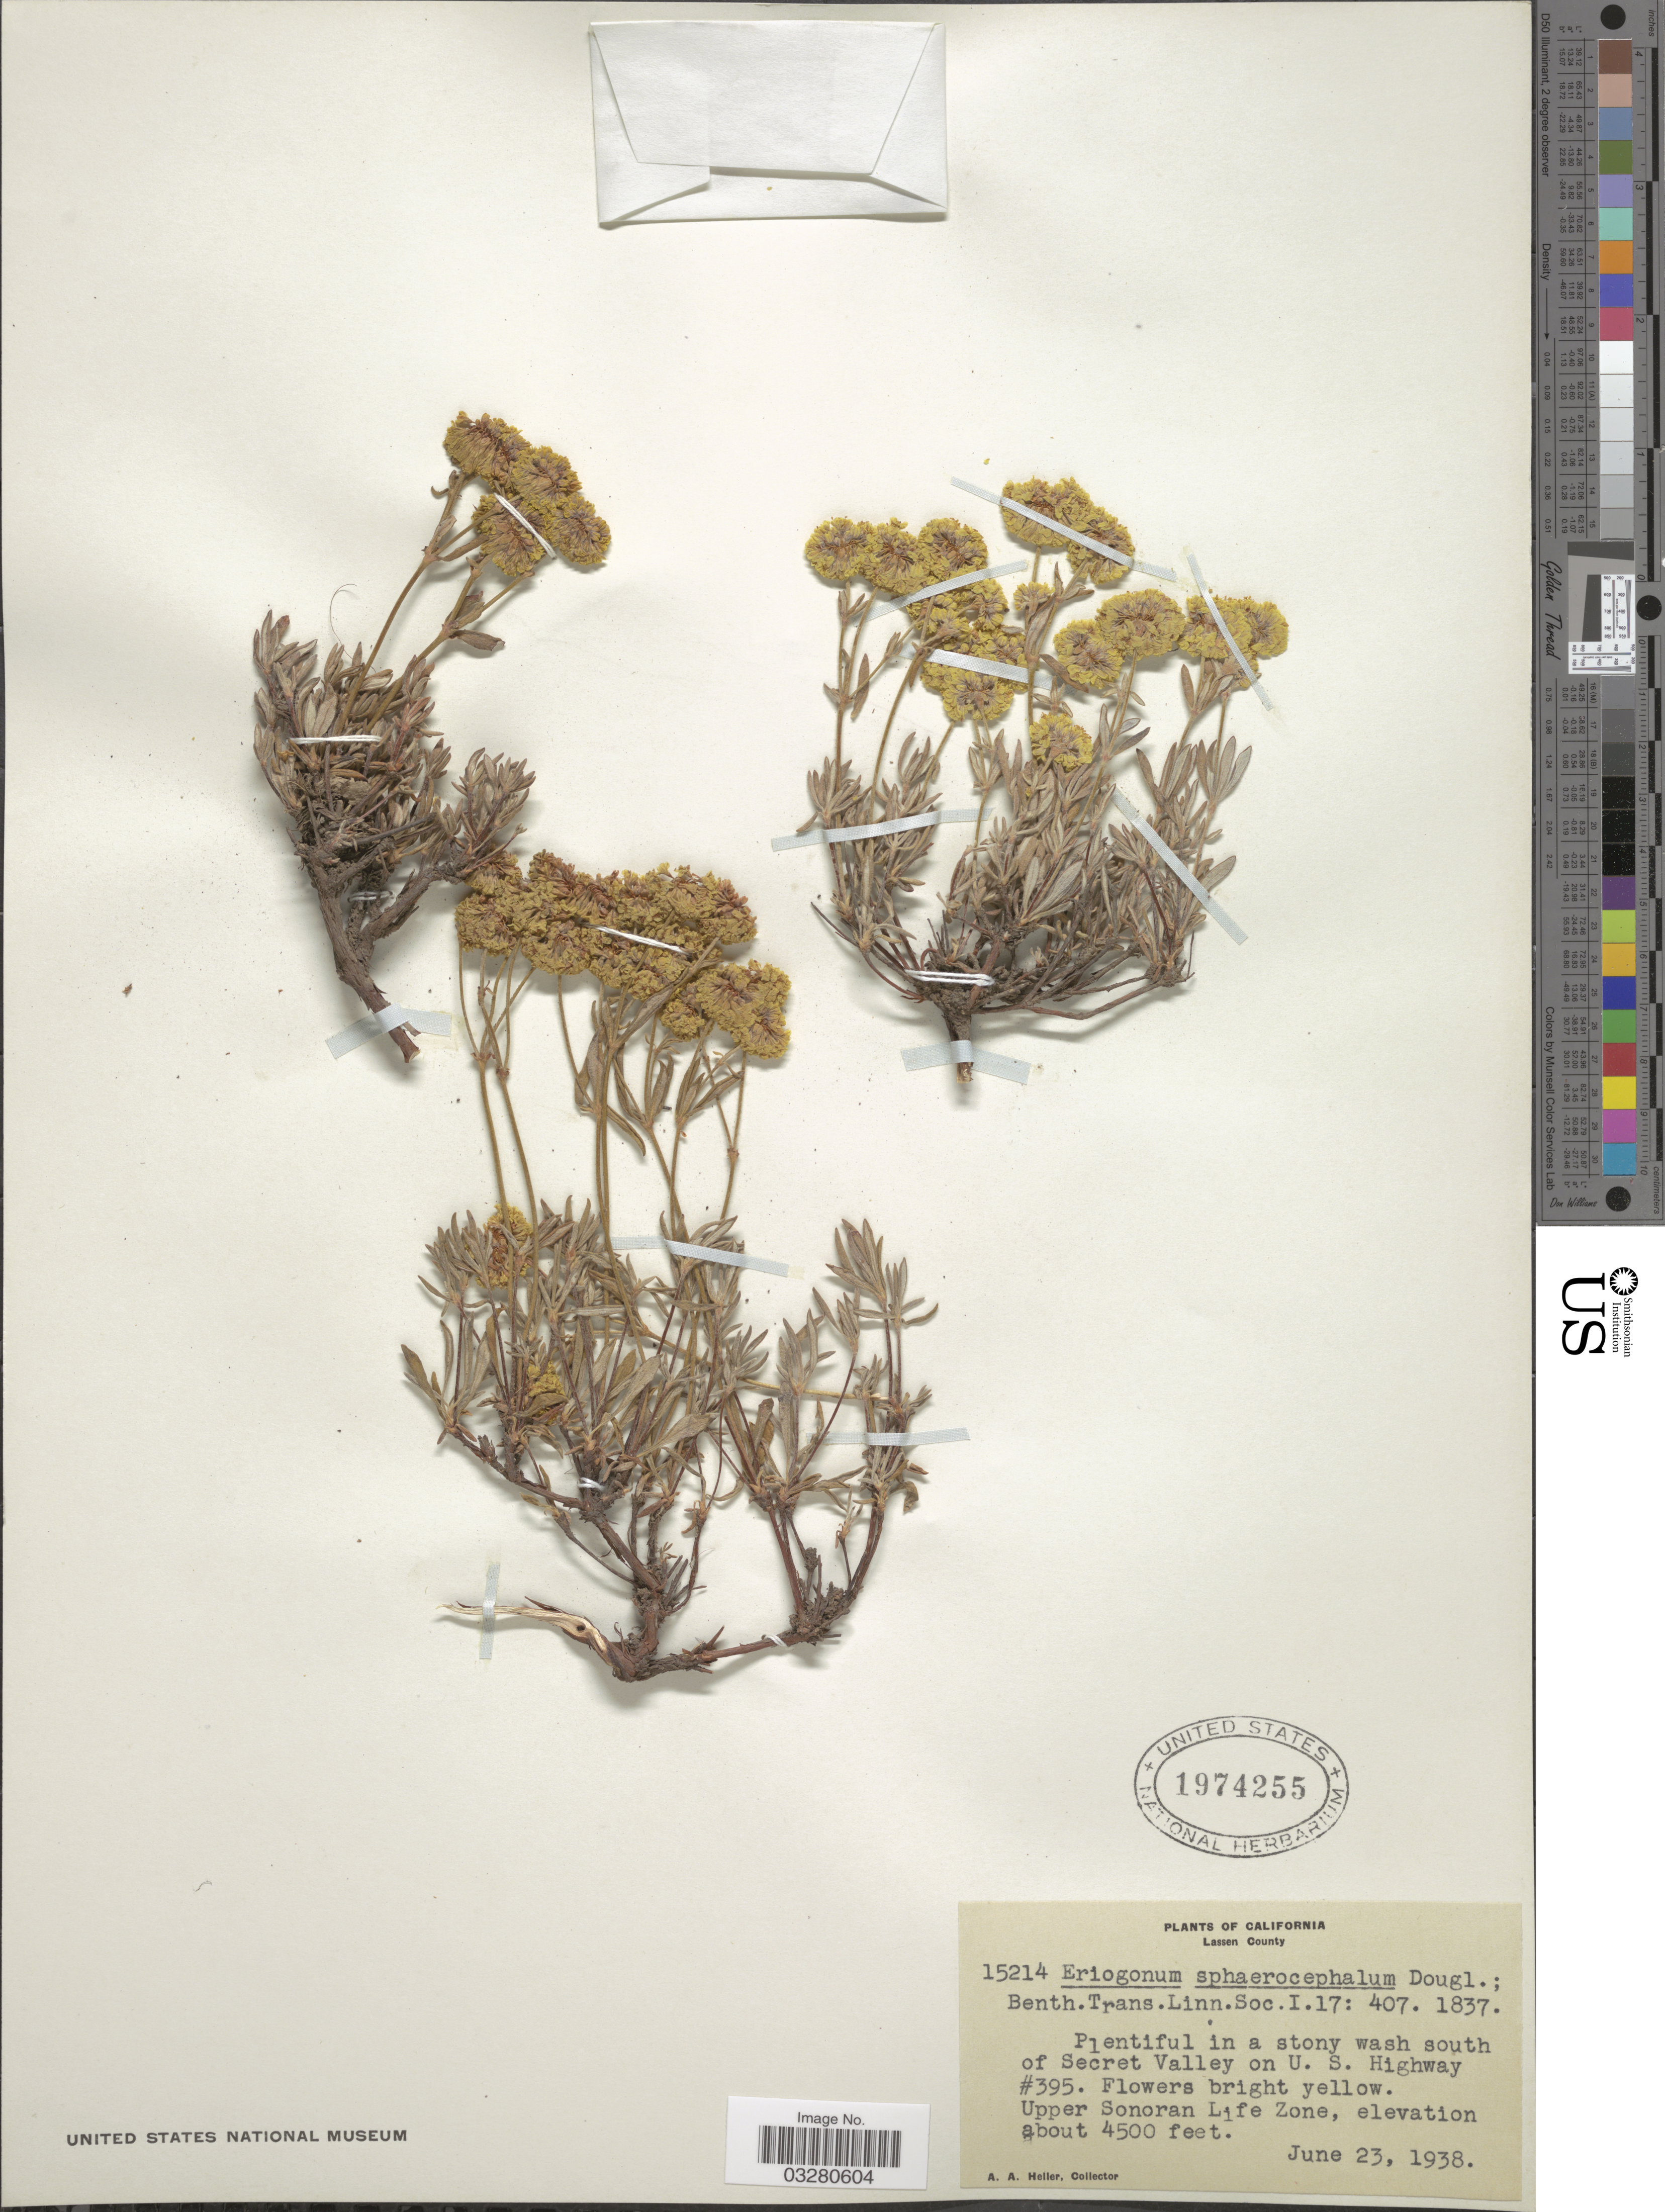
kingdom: Plantae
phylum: Tracheophyta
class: Magnoliopsida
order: Caryophyllales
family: Polygonaceae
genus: Eriogonum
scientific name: Eriogonum sphaerocephalum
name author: Benth. & Douglas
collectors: A. A. Heller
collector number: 15214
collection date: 1938-06-23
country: United States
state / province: California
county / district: Lassen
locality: Lassen County. Plentiful in a stonty wash south of Secret Valley on U.S. Highway #395. Upper Sonoran Life Zone.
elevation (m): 1372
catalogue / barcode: US 1974255